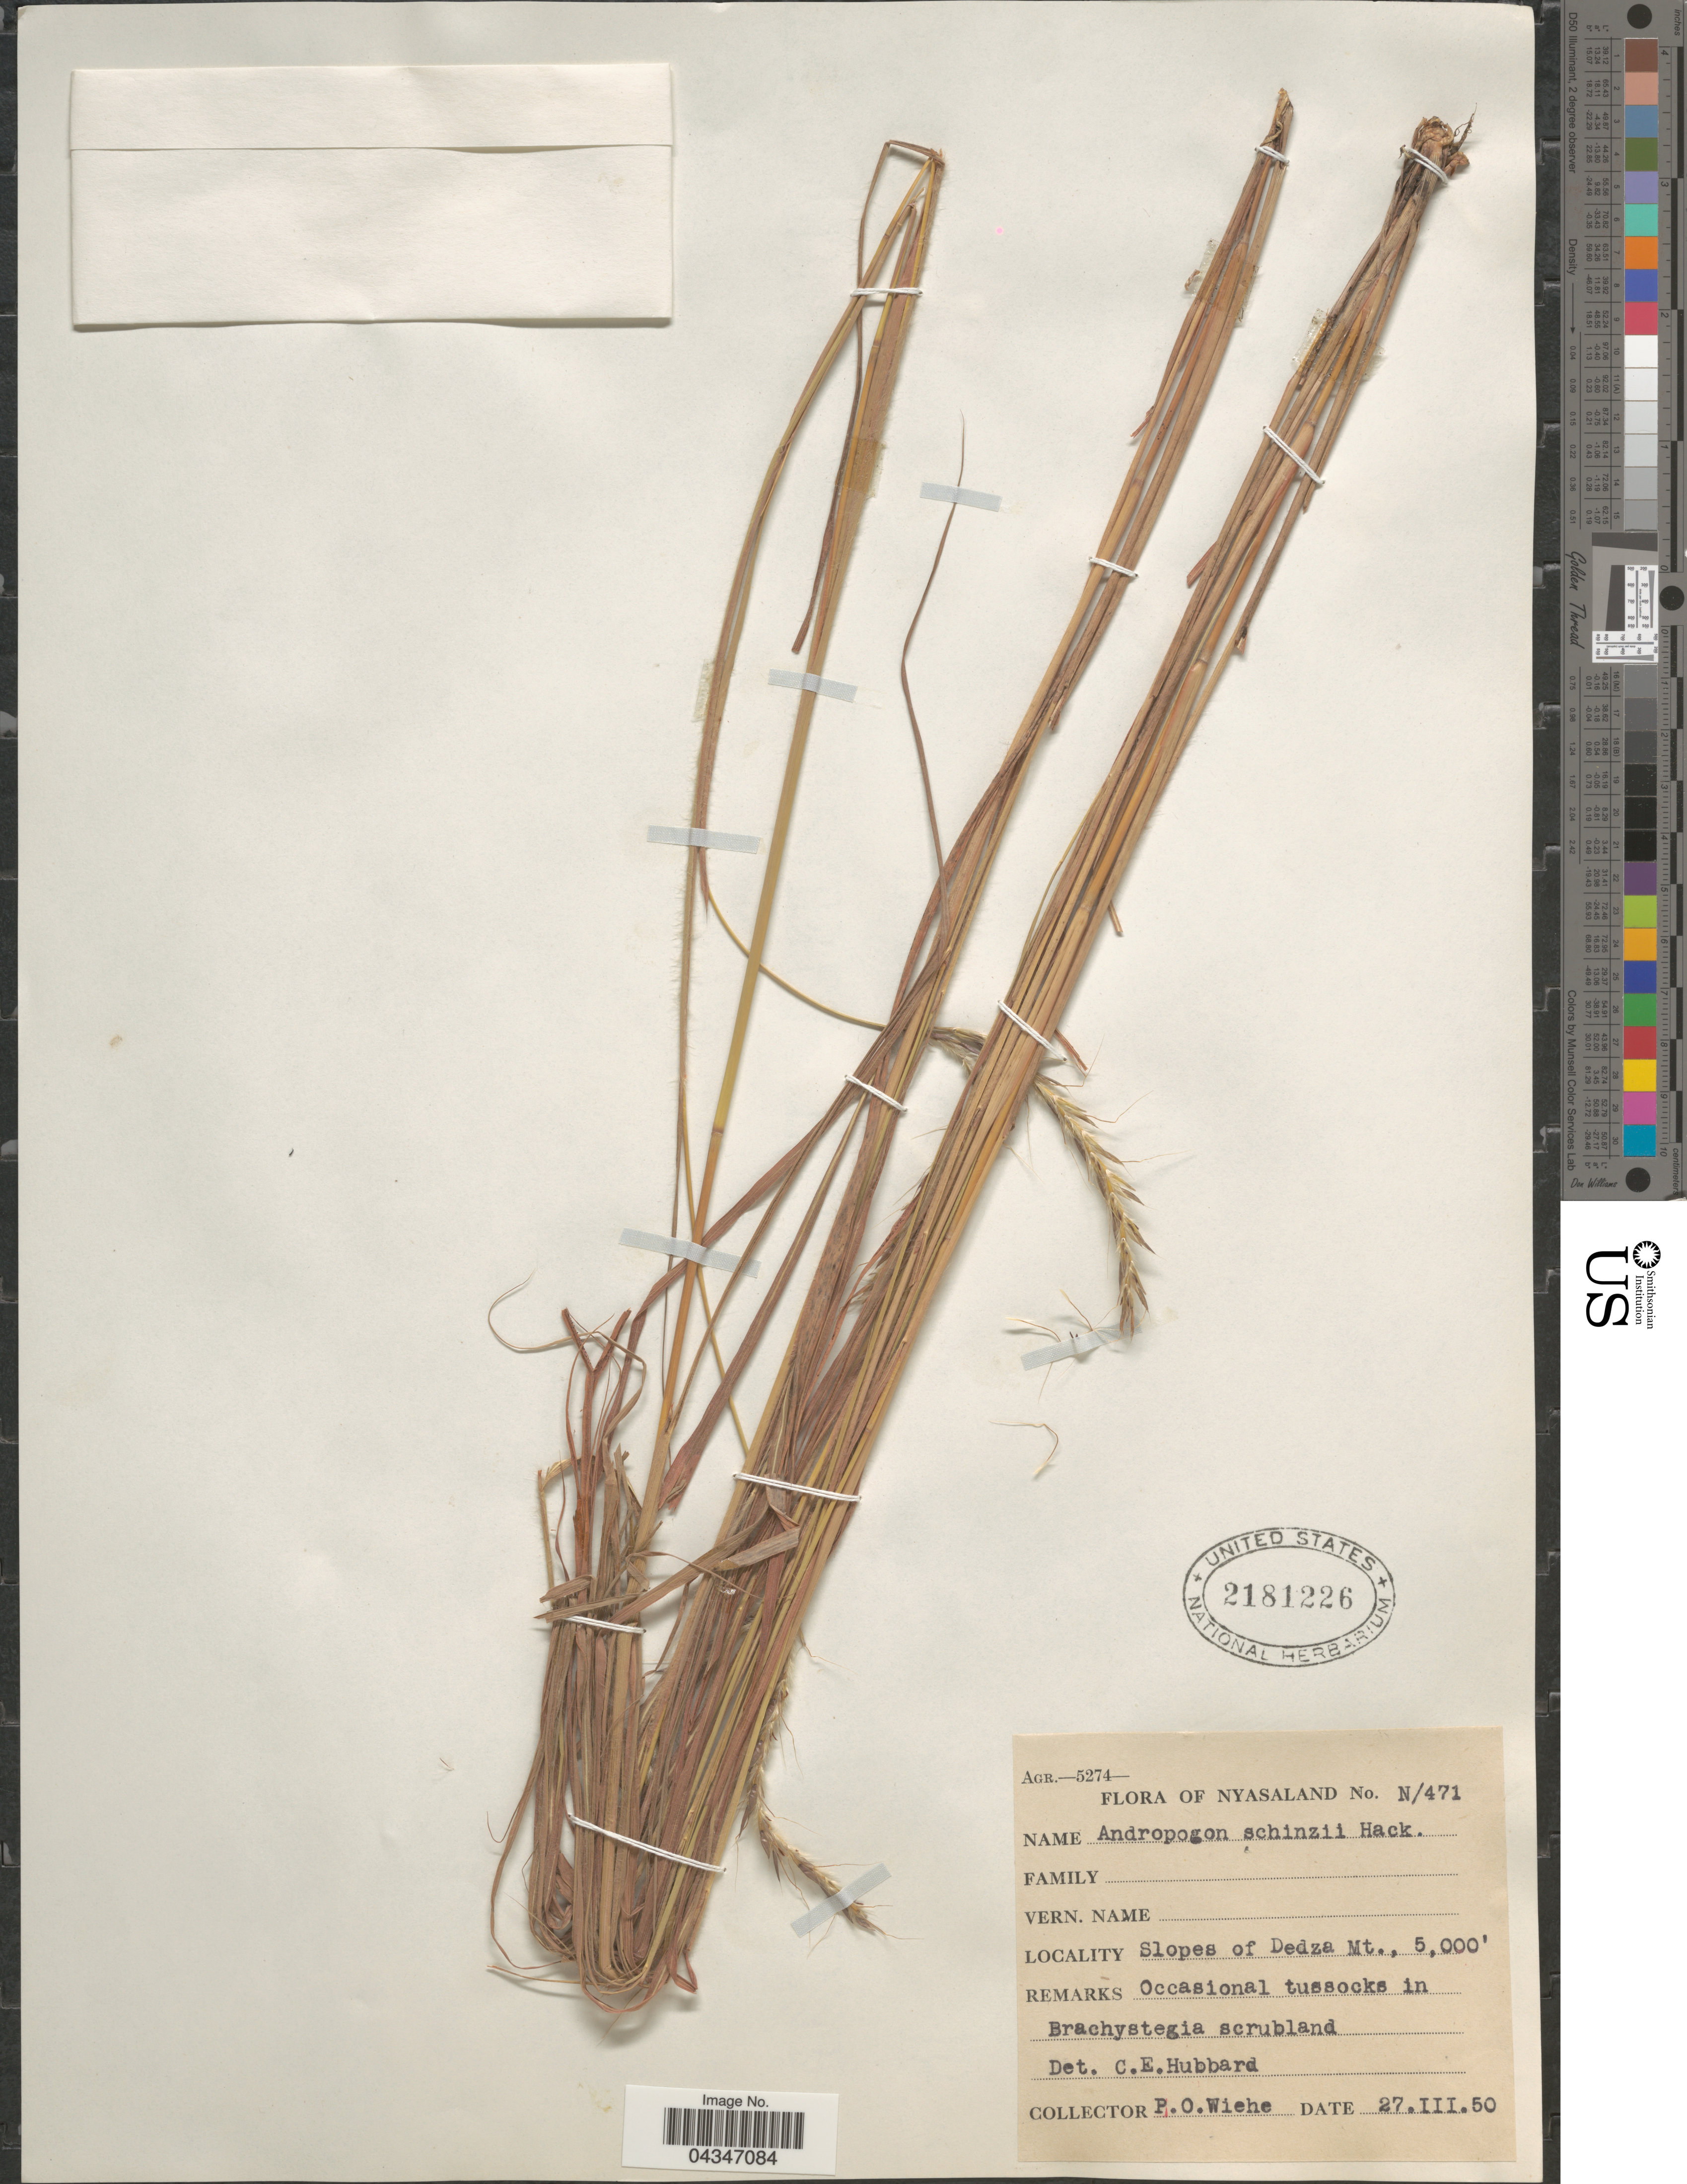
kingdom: Plantae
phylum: Tracheophyta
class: Liliopsida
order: Poales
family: Poaceae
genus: Andropogon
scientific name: Andropogon chinensis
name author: (Nees) Merr.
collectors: P. Wiehe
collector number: N/471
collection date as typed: Transcribed d/m/y: 27/3/50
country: Malawi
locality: Nyasaland. Slopes of Dedza Mt.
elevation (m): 1524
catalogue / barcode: US 2181226